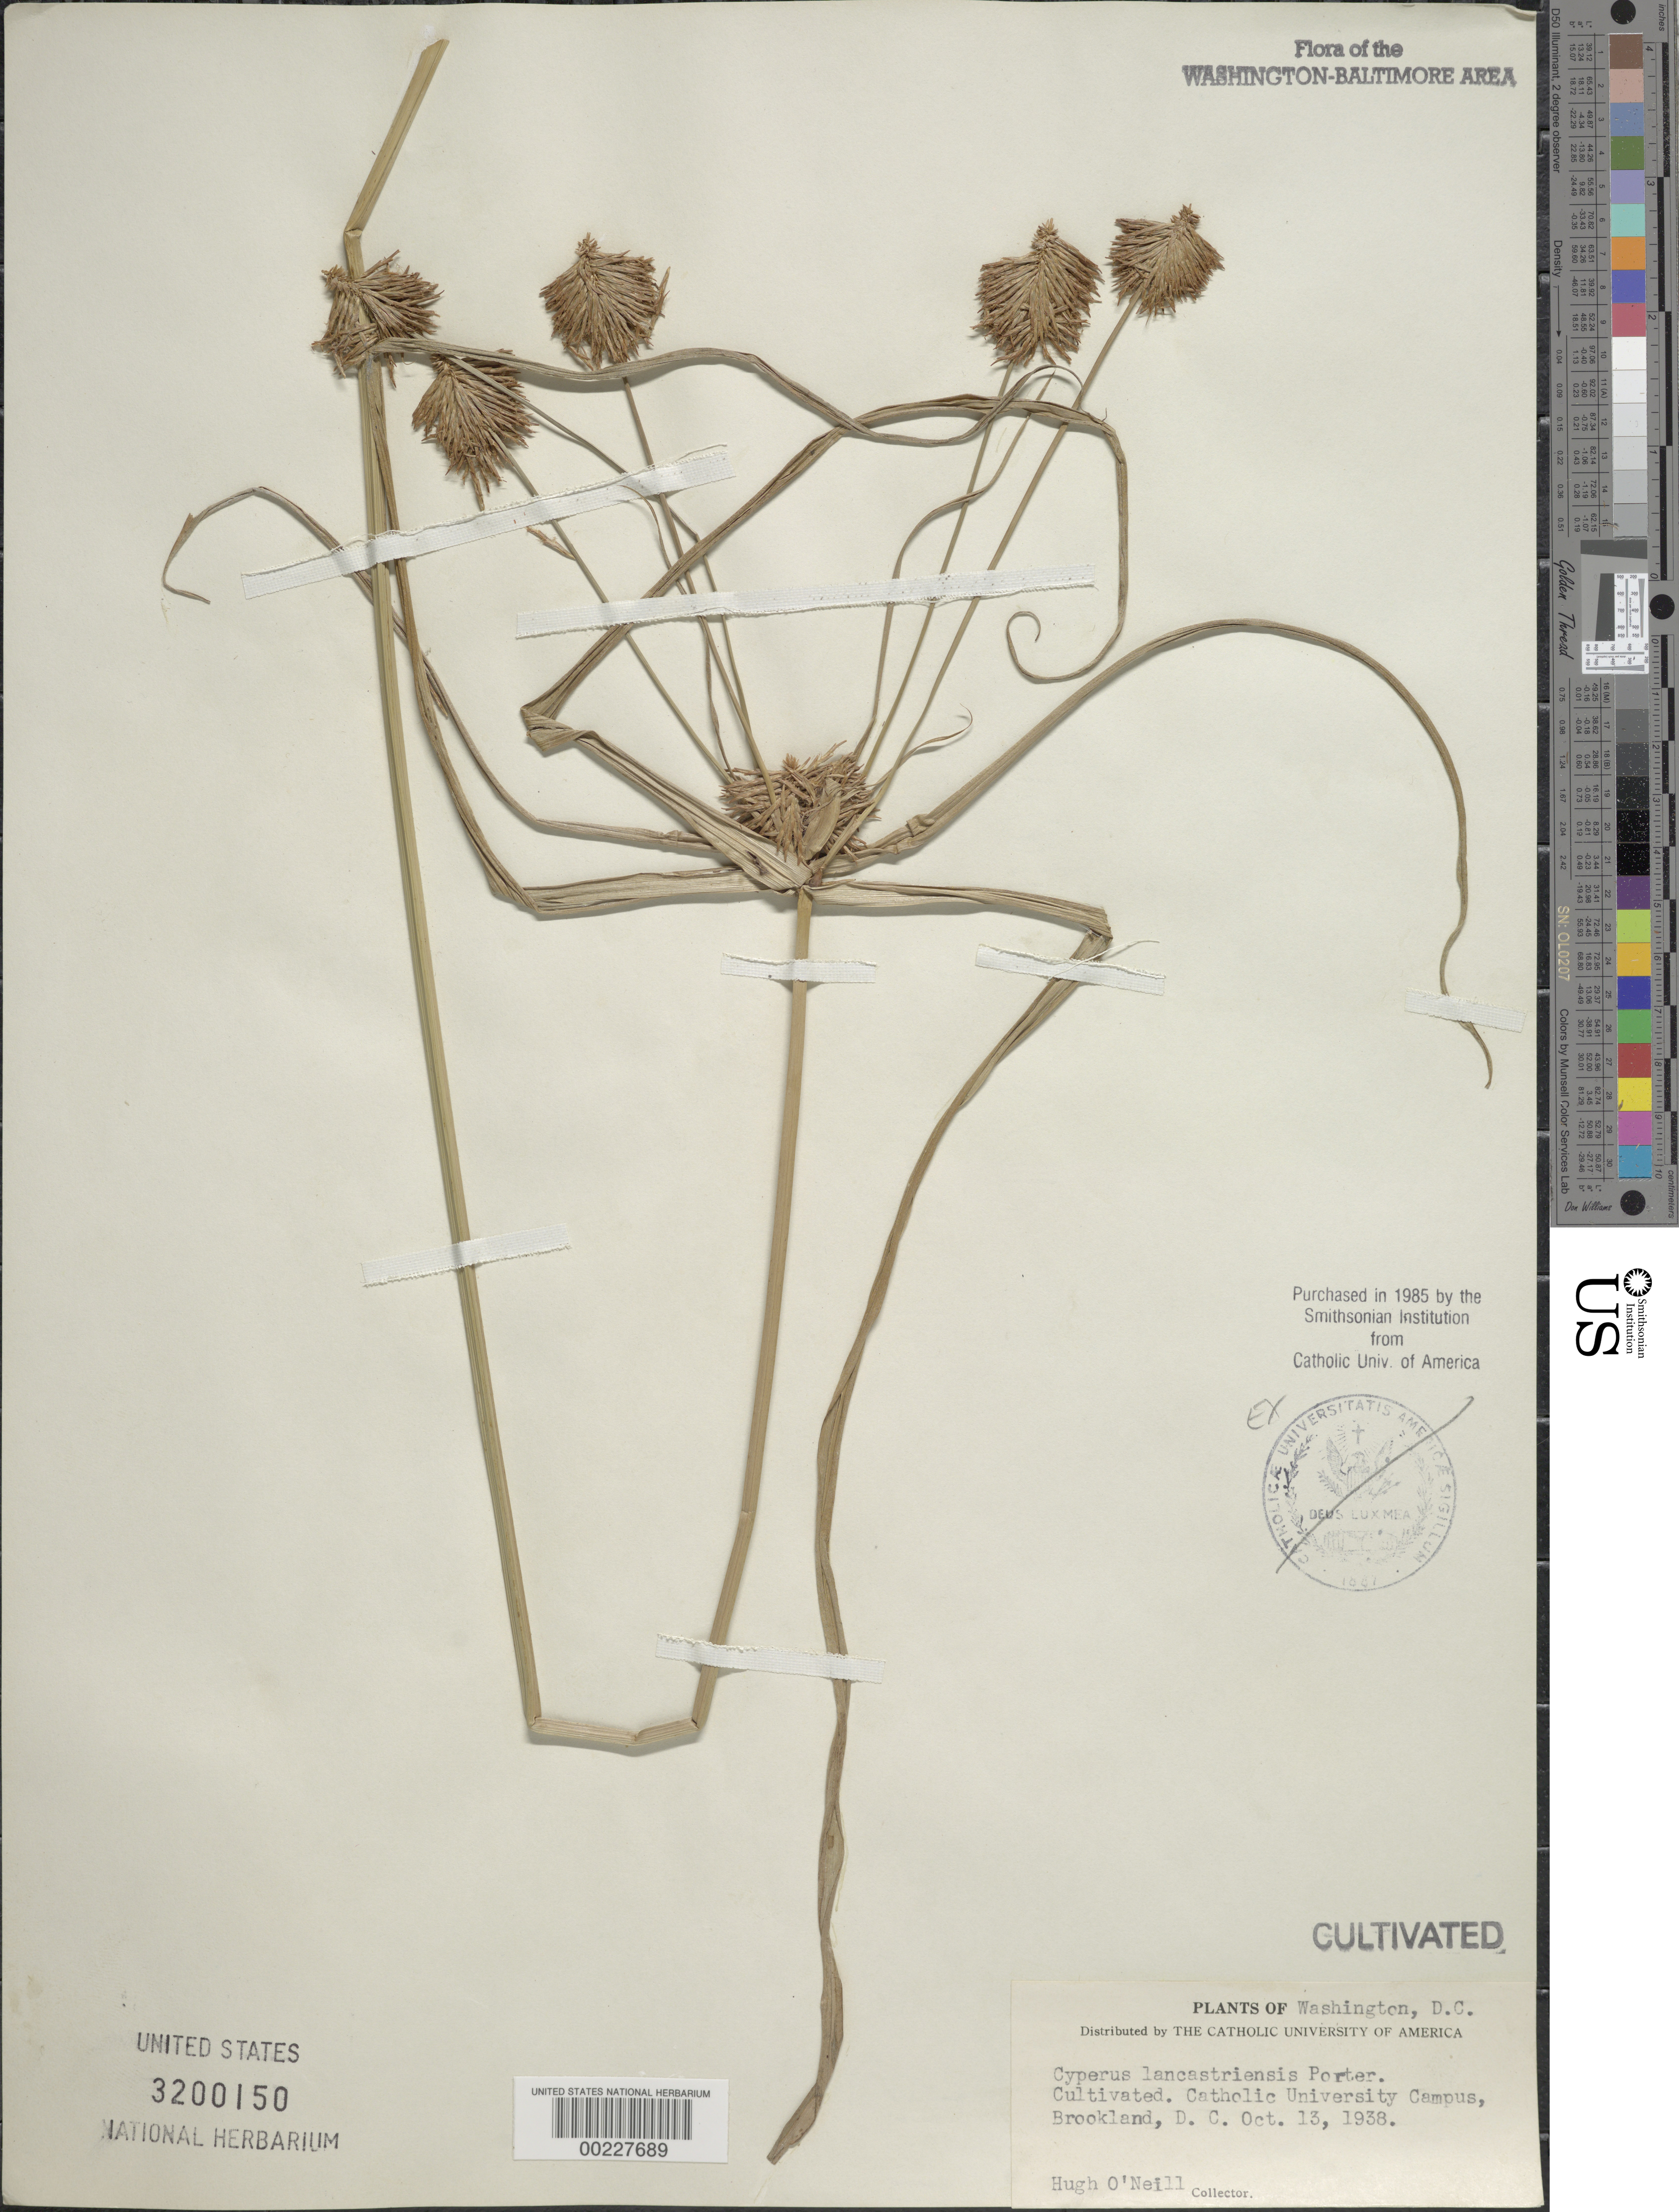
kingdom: Plantae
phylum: Tracheophyta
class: Liliopsida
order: Poales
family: Cyperaceae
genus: Cyperus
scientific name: Cyperus lancastriensis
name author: Porter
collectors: H. O'Neill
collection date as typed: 13 Oct 1938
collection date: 1938-10-13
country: United States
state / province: District of Columbia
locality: Catholic University Campus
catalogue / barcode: US 3200150